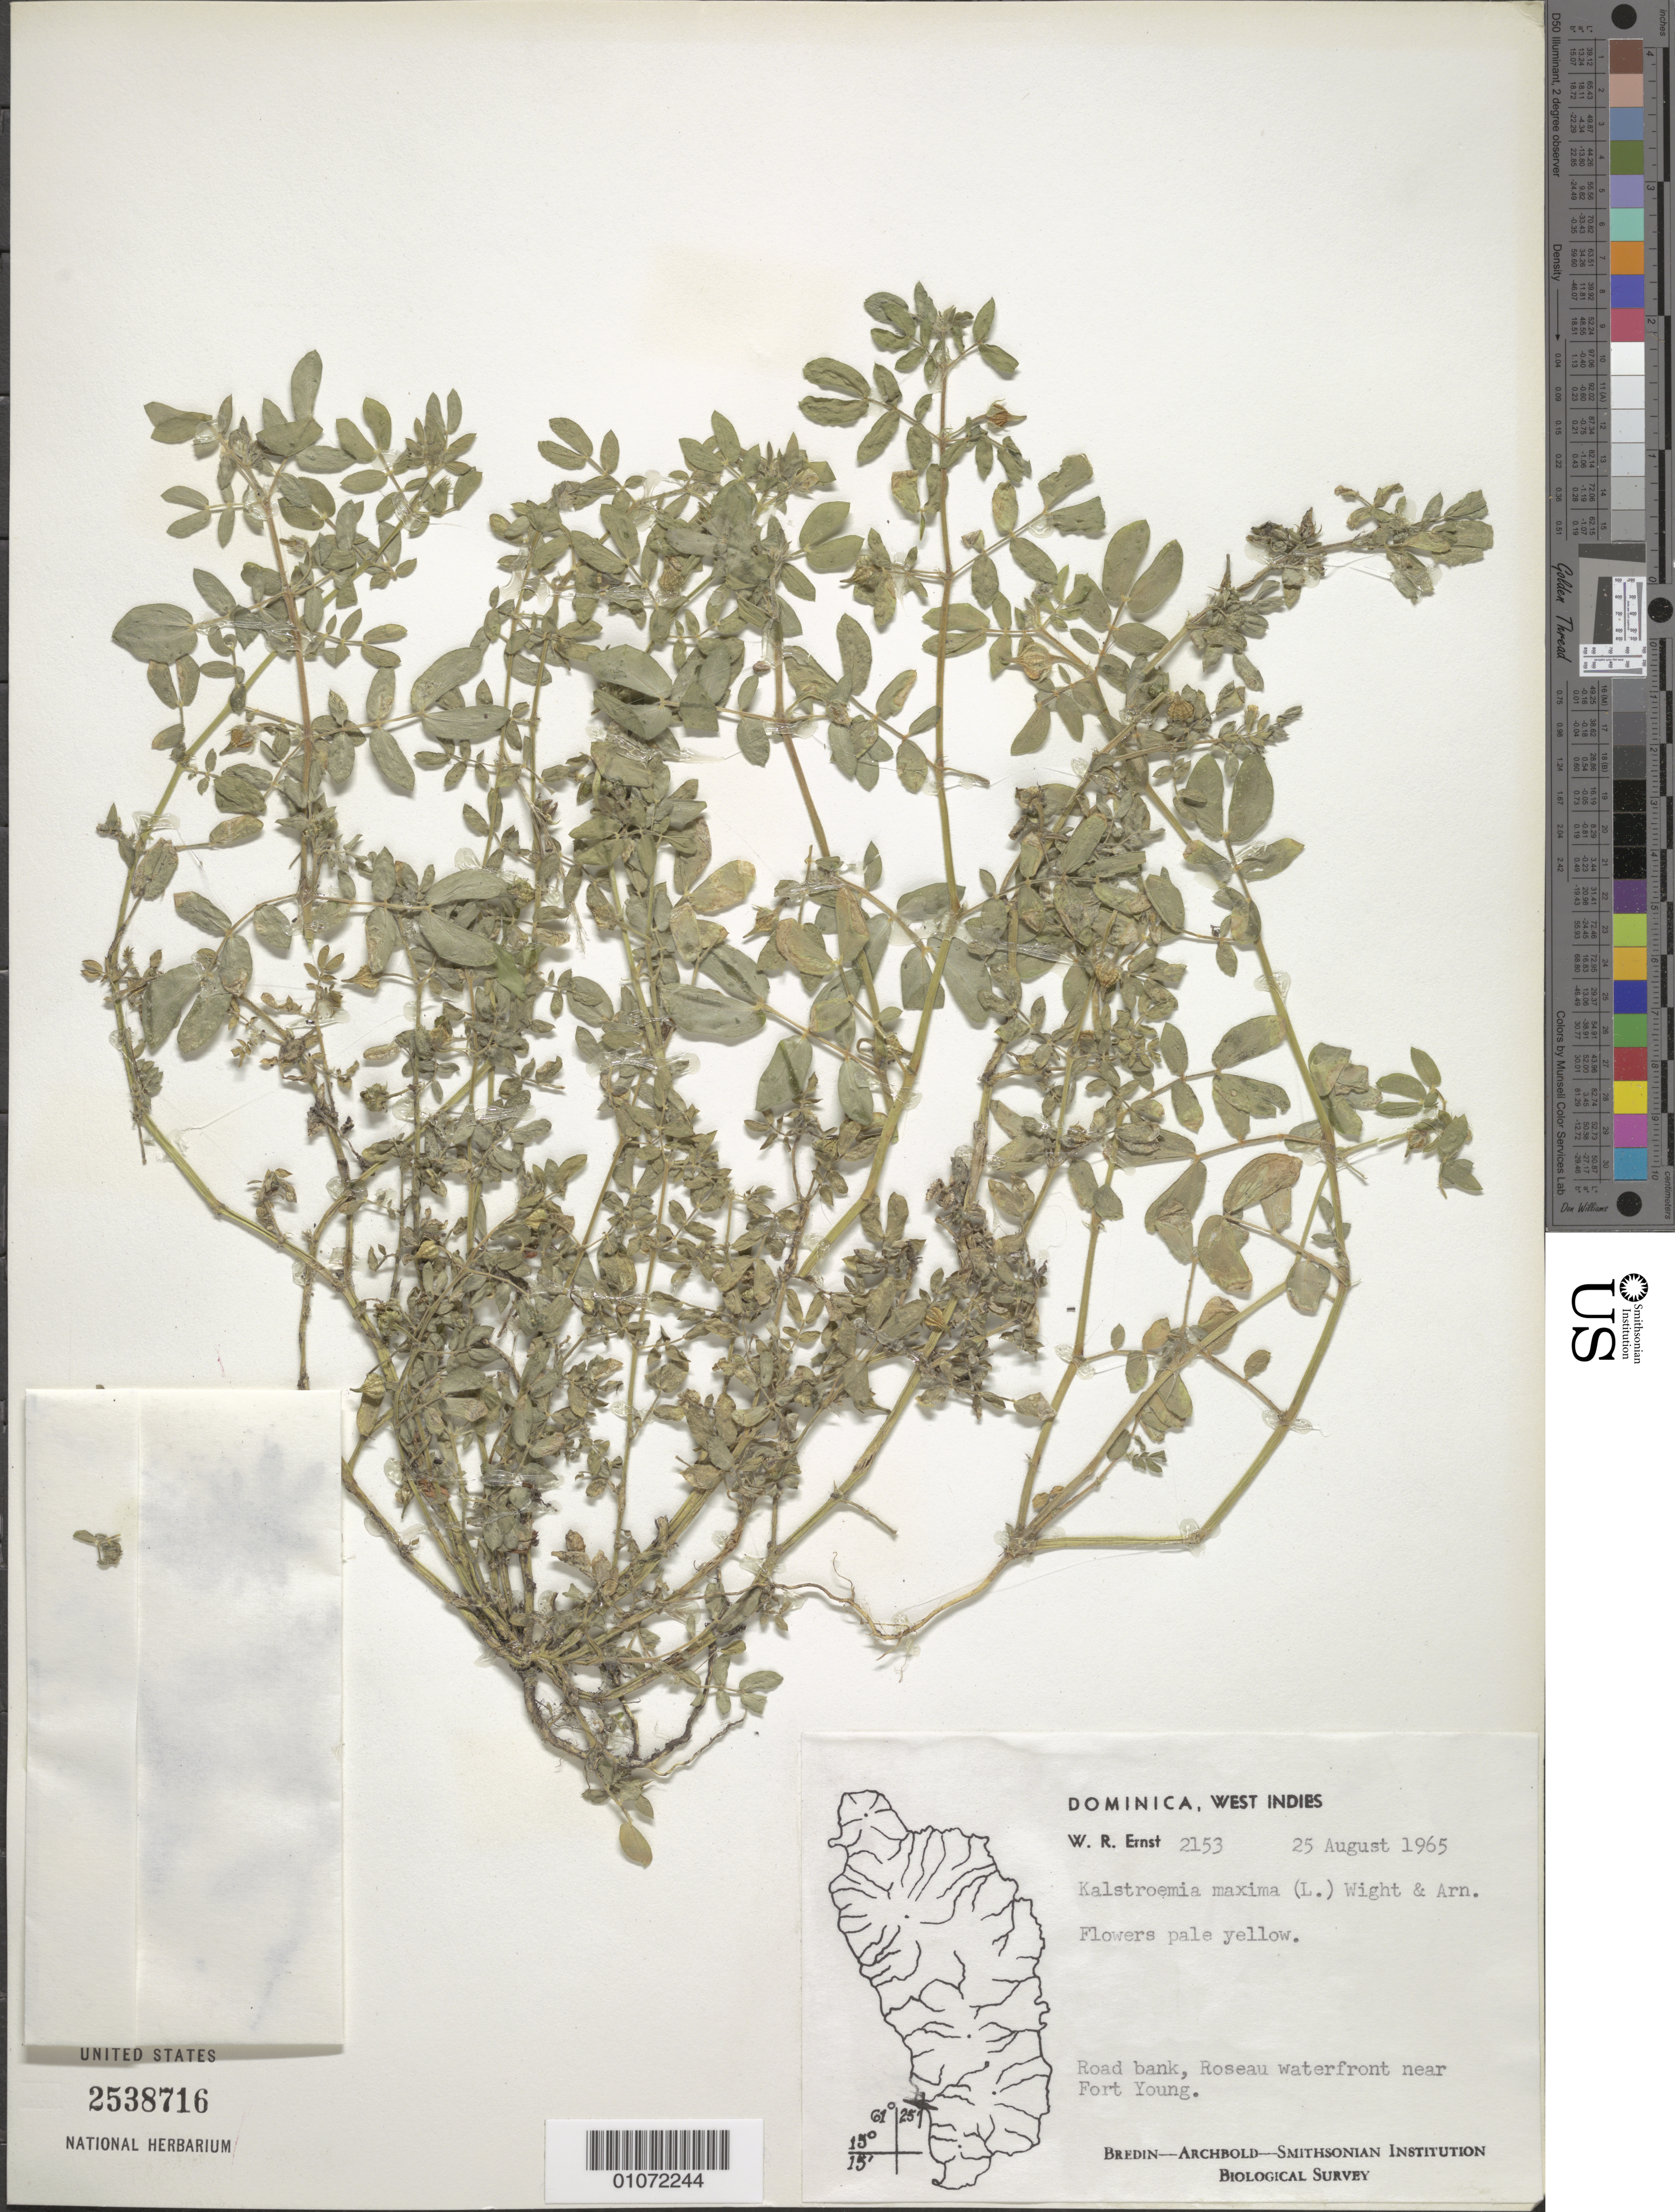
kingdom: Plantae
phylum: Tracheophyta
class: Magnoliopsida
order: Zygophyllales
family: Zygophyllaceae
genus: Kallstroemia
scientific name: Kallstroemia maxima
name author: (L.) Hook. & Arn.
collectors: W. R. Ernst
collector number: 2153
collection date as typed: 25 Aug 1965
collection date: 1965-08-25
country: Dominica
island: Dominica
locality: Road bank, Roseau waterfront, near Fort Young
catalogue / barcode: US 2538716